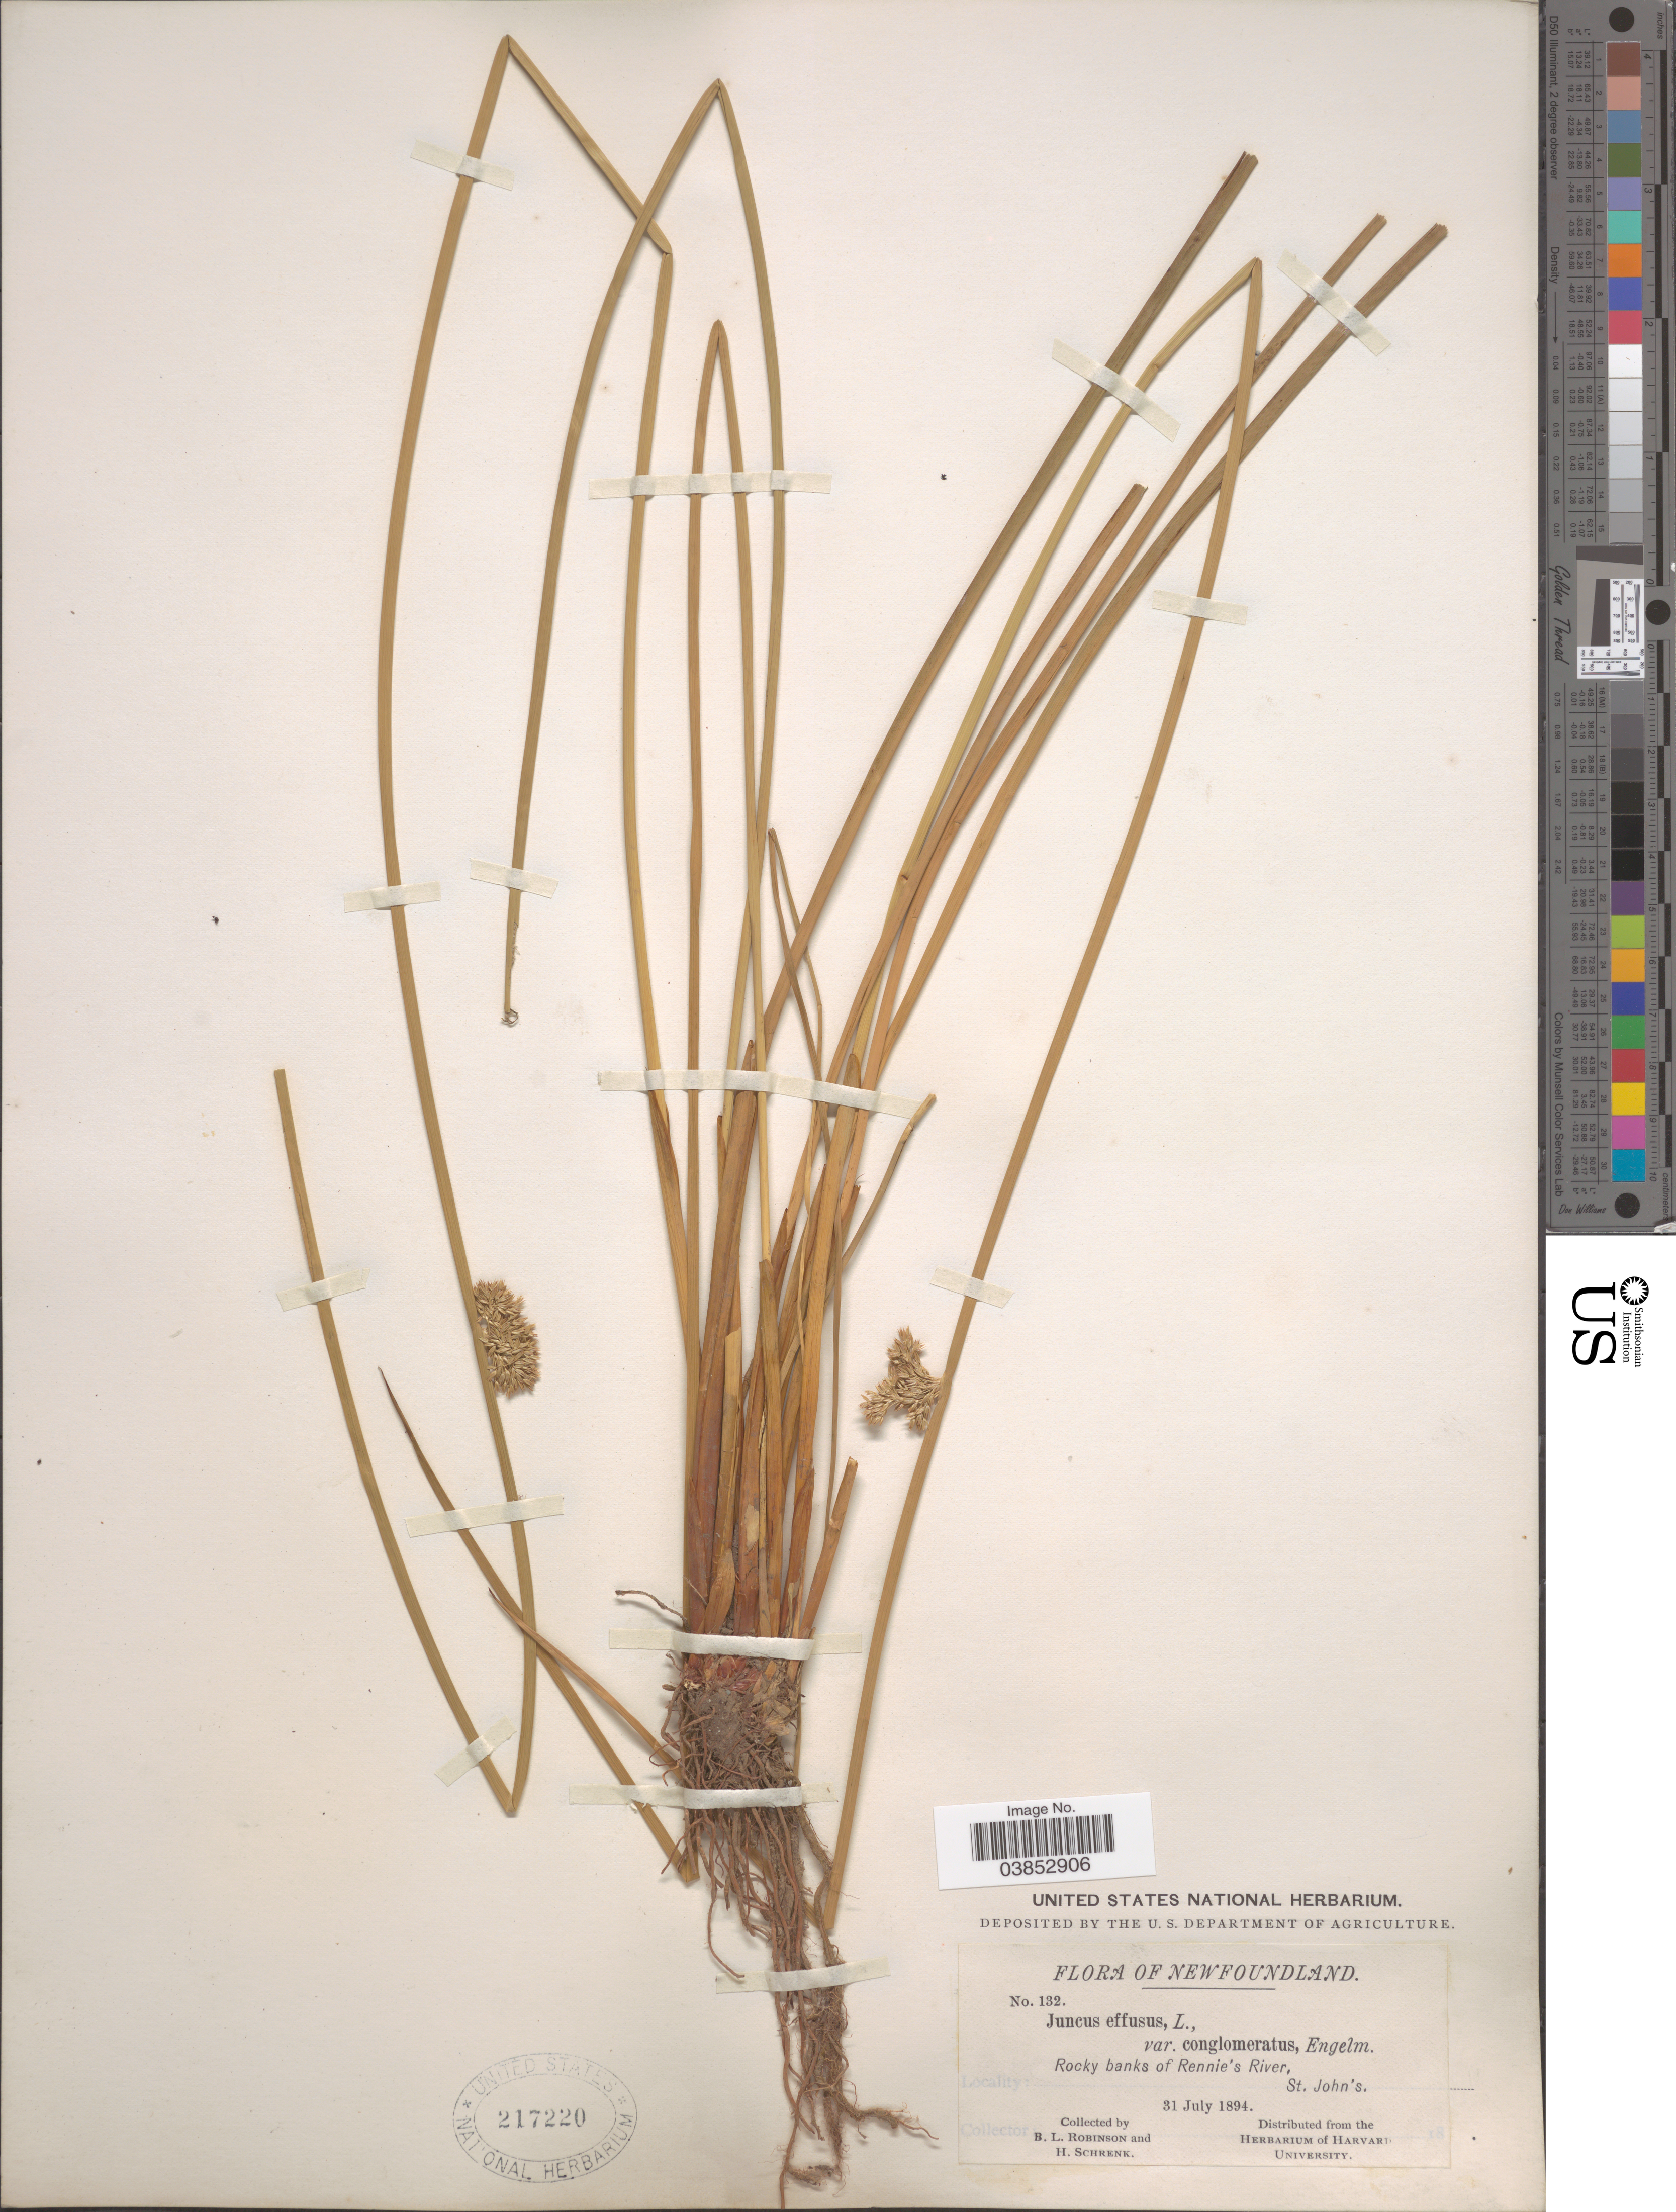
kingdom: Plantae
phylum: Tracheophyta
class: Liliopsida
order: Poales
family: Juncaceae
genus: Juncus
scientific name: Juncus effusus var. conglomeratus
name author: (L.) Engelm.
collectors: B. L. Robinson & H. Schrenk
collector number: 132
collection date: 1894-07-31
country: Canada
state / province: Newfoundland and Labrador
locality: Rocky banks of Rennie's River, St. John's.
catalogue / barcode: US 217220